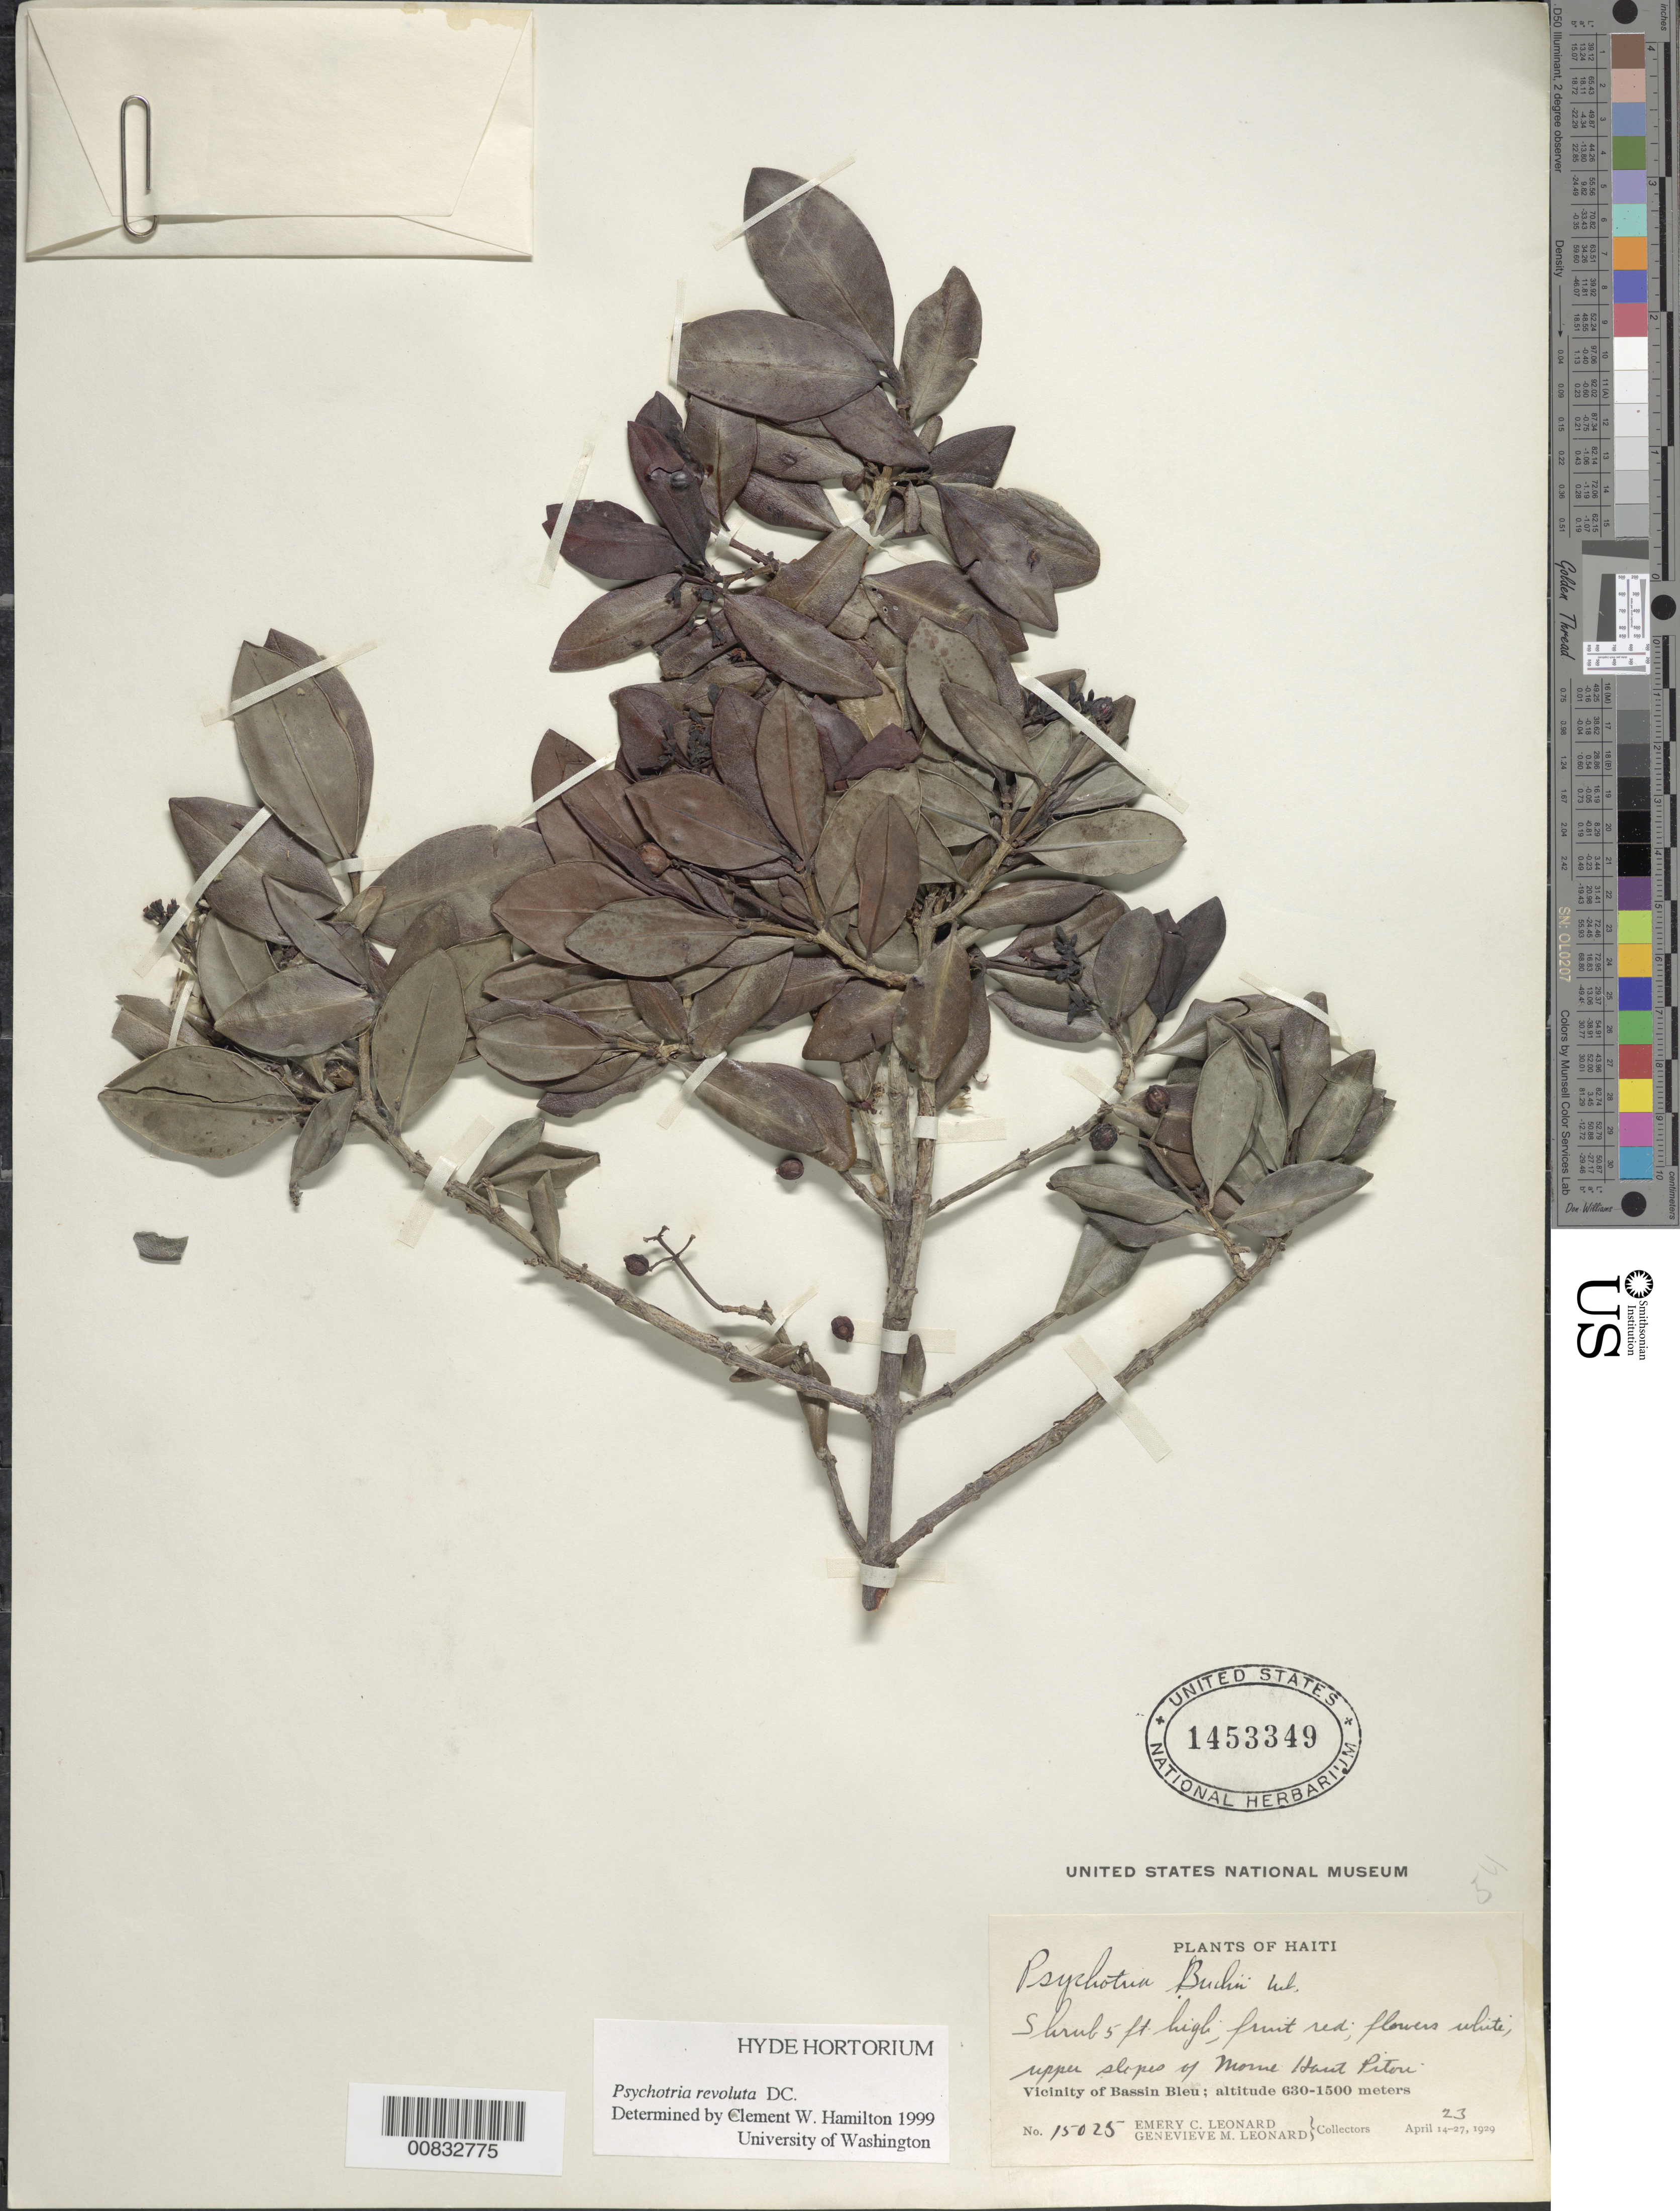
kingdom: Plantae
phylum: Tracheophyta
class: Magnoliopsida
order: Gentianales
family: Rubiaceae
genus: Psychotria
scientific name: Psychotria revoluta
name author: DC.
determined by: Hamilton, C. W.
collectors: E. C. Leonard & G. M. Leonard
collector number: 15025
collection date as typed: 23 Apr 1929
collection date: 1929-04-23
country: Haiti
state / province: Nord-Ouest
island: Hispaniola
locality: Vicinity of Bassin Bleu, upper slopes of Morne Haut Piton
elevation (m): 630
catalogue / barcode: US 1453349